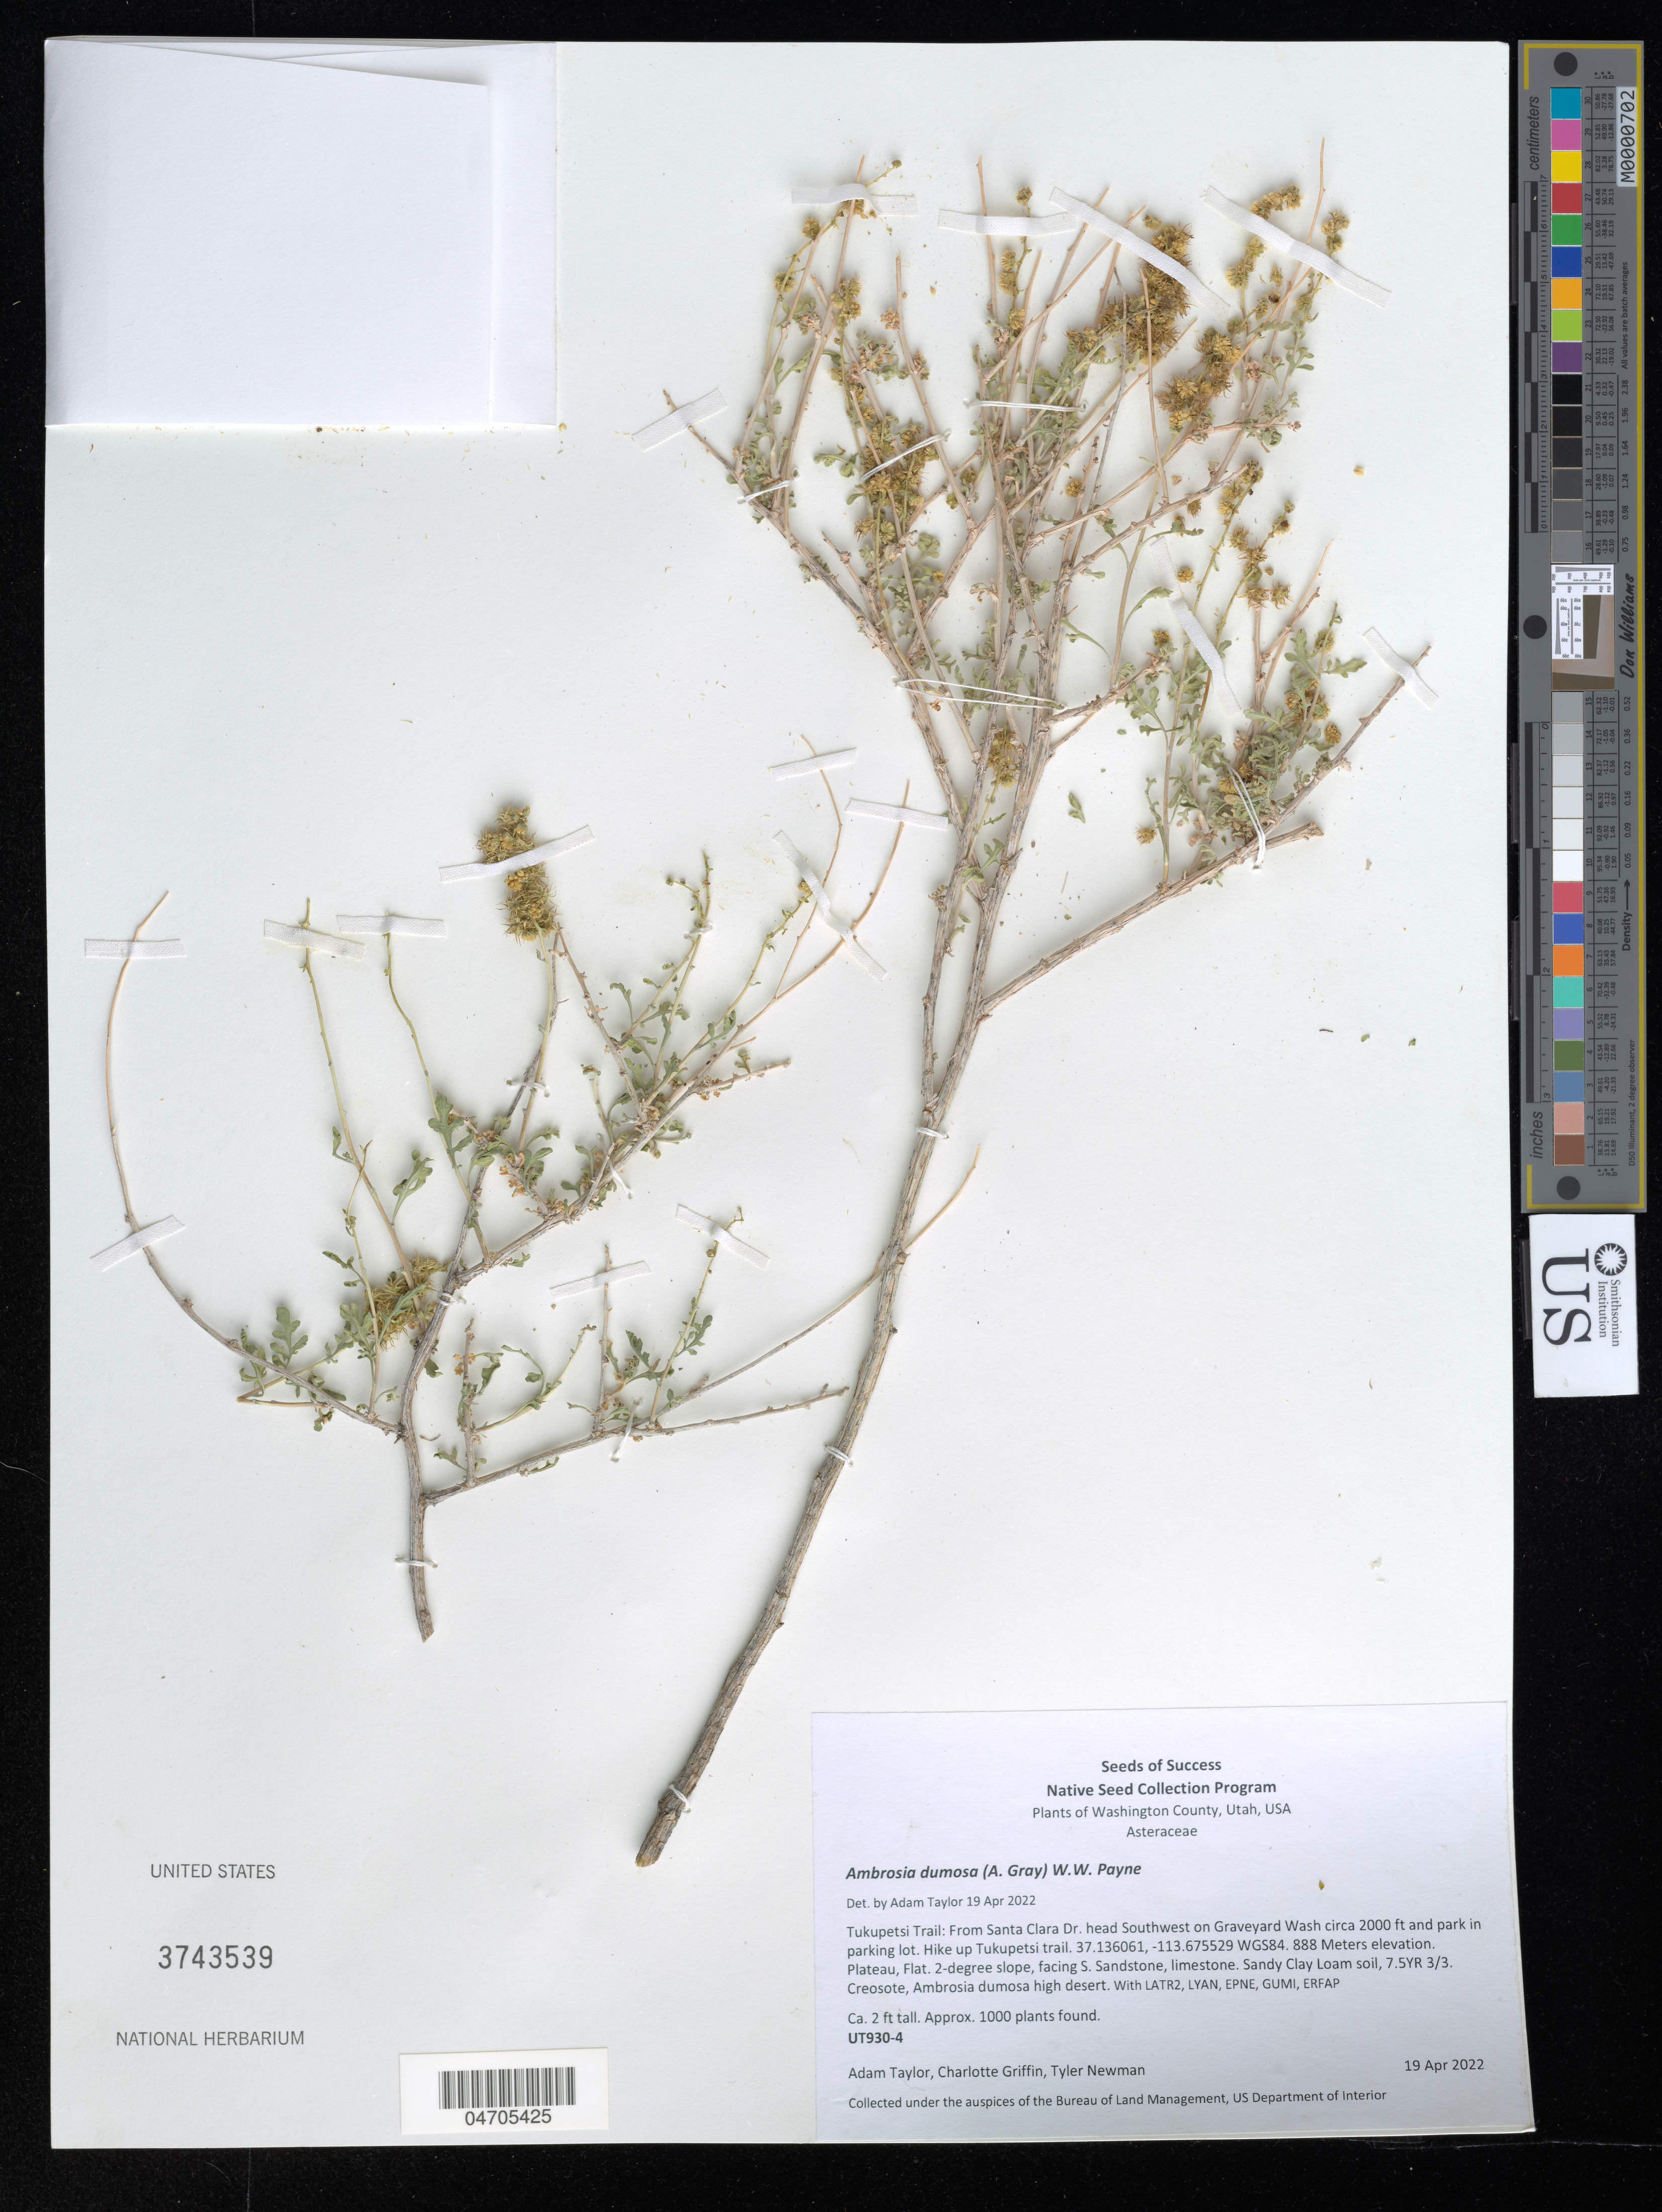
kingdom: Plantae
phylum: Tracheophyta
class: Magnoliopsida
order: Asterales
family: Asteraceae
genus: Ambrosia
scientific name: Ambrosia dumosa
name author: (A. Gray) W.W.Payne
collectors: A. Taylor, C. Griffin & T. Newman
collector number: UT930-4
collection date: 2022-04-19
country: United States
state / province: Utah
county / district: Washington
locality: Washington County. Tukupetsi Trail: From Santa Clara Dr. head Southwest on Graveyard Wash circa 2000 ft and park in parking lot. Hike up Tukupetsi trail.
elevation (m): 888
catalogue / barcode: US 3743539